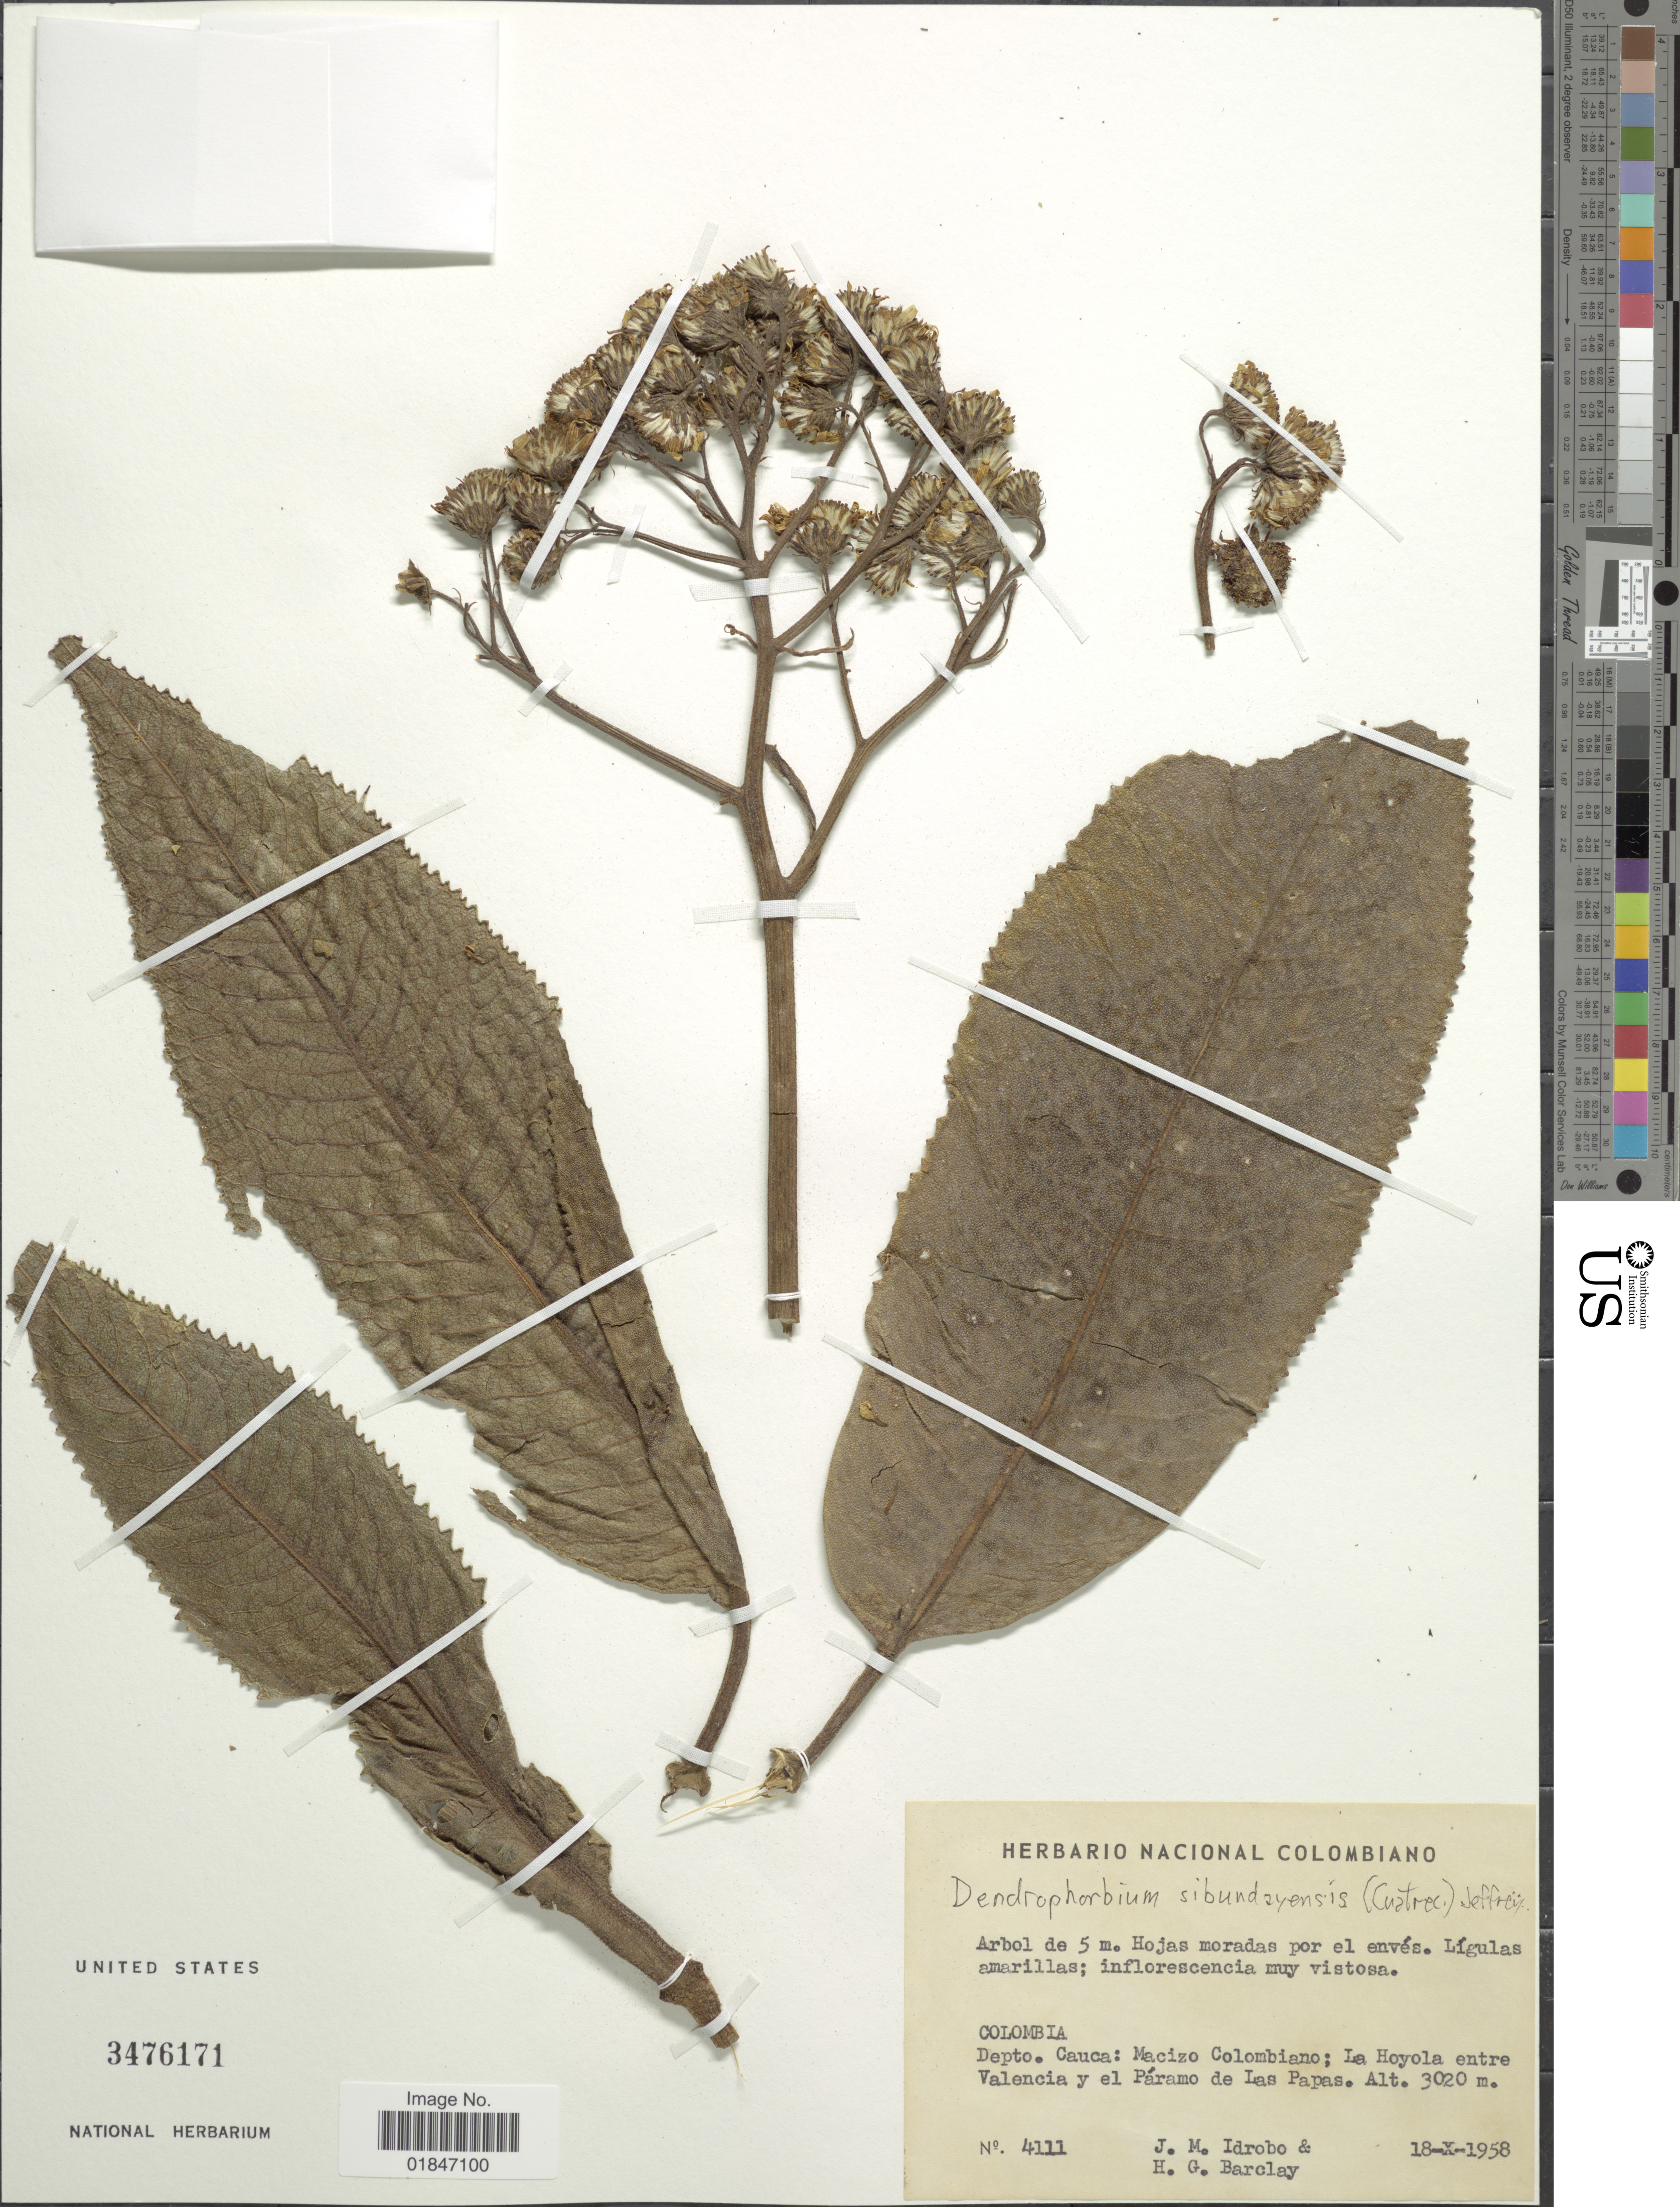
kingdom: Plantae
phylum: Tracheophyta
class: Magnoliopsida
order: Asterales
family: Asteraceae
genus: Dendrophorbium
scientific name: Dendrophorbium sibundoyense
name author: (Cuatrec.) C. Jeffrey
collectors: J. M. Idrobo & H. G. Barclay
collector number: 4111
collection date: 1958-10-18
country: Colombia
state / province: Cauca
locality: Colombia, Depto. Cauca: Macizo Colombiano; La Hoyola entre Valencia y el Paramo de Las Papas.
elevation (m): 3020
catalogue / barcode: US 3476171